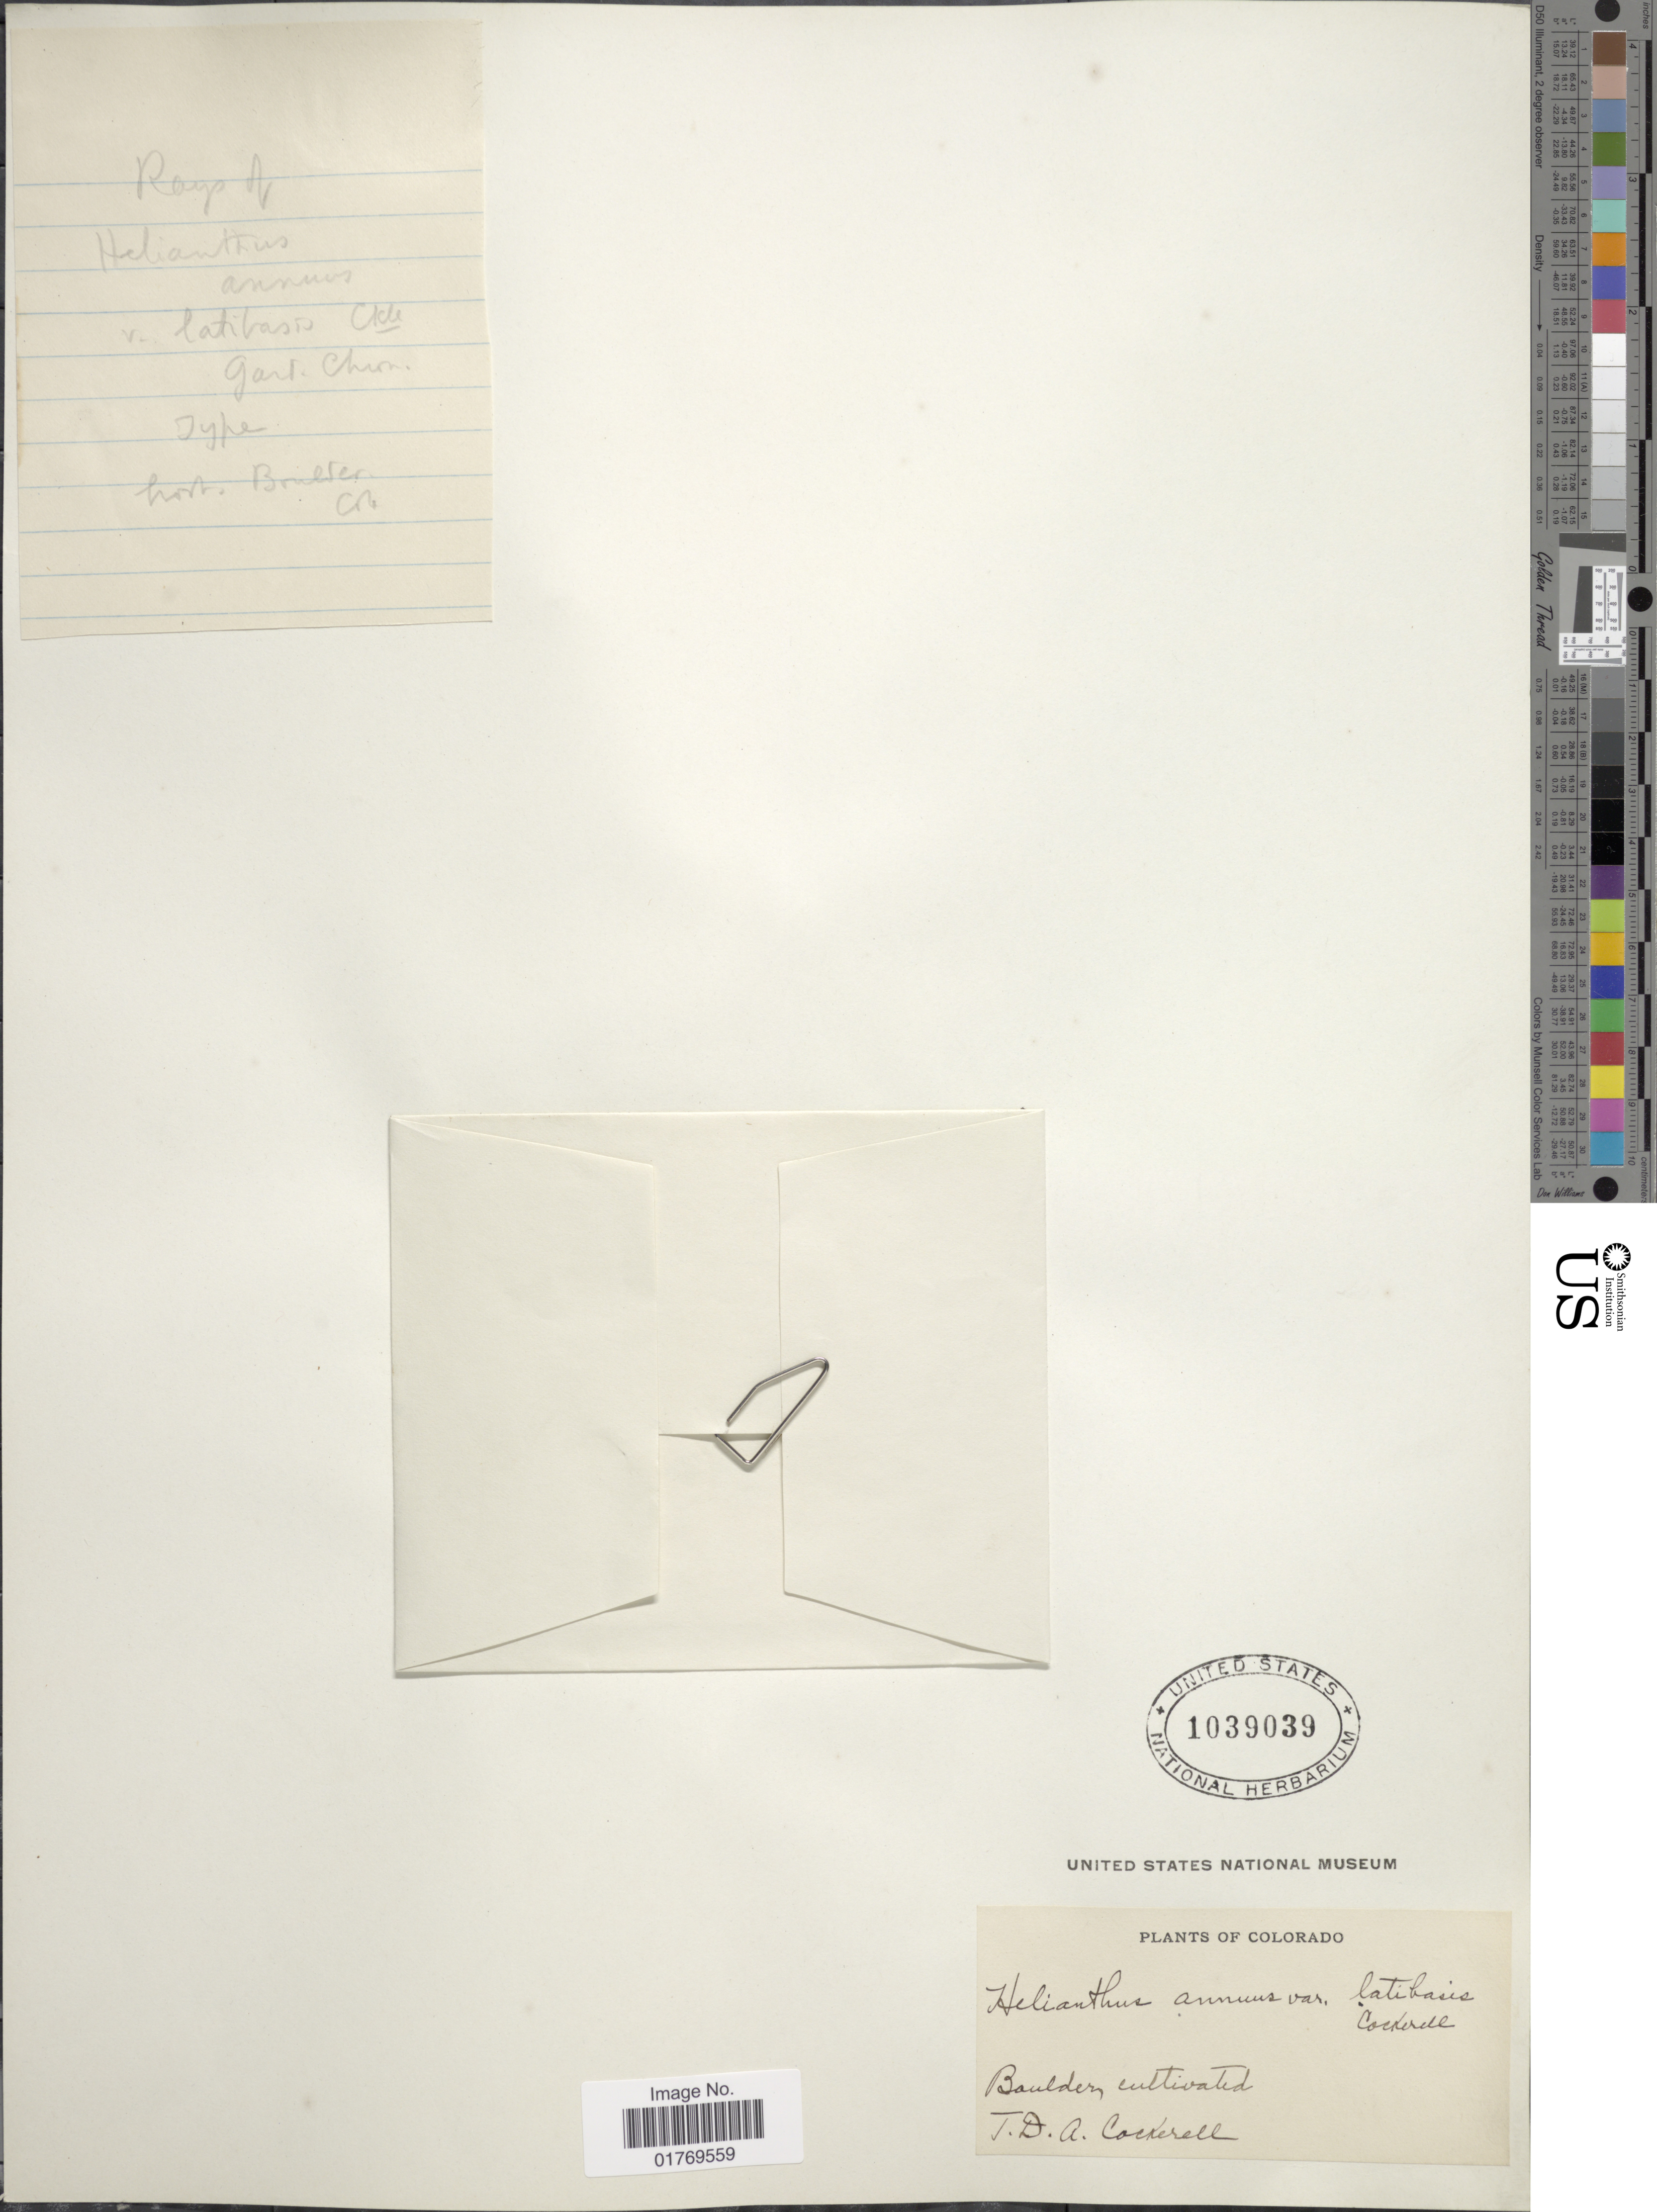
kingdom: Plantae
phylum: Tracheophyta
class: Magnoliopsida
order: Asterales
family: Asteraceae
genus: Helianthus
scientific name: Helianthus annuus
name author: L.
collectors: T. Cockerell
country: United States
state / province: Colorado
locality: Boulders cultivated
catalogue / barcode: US 1039039